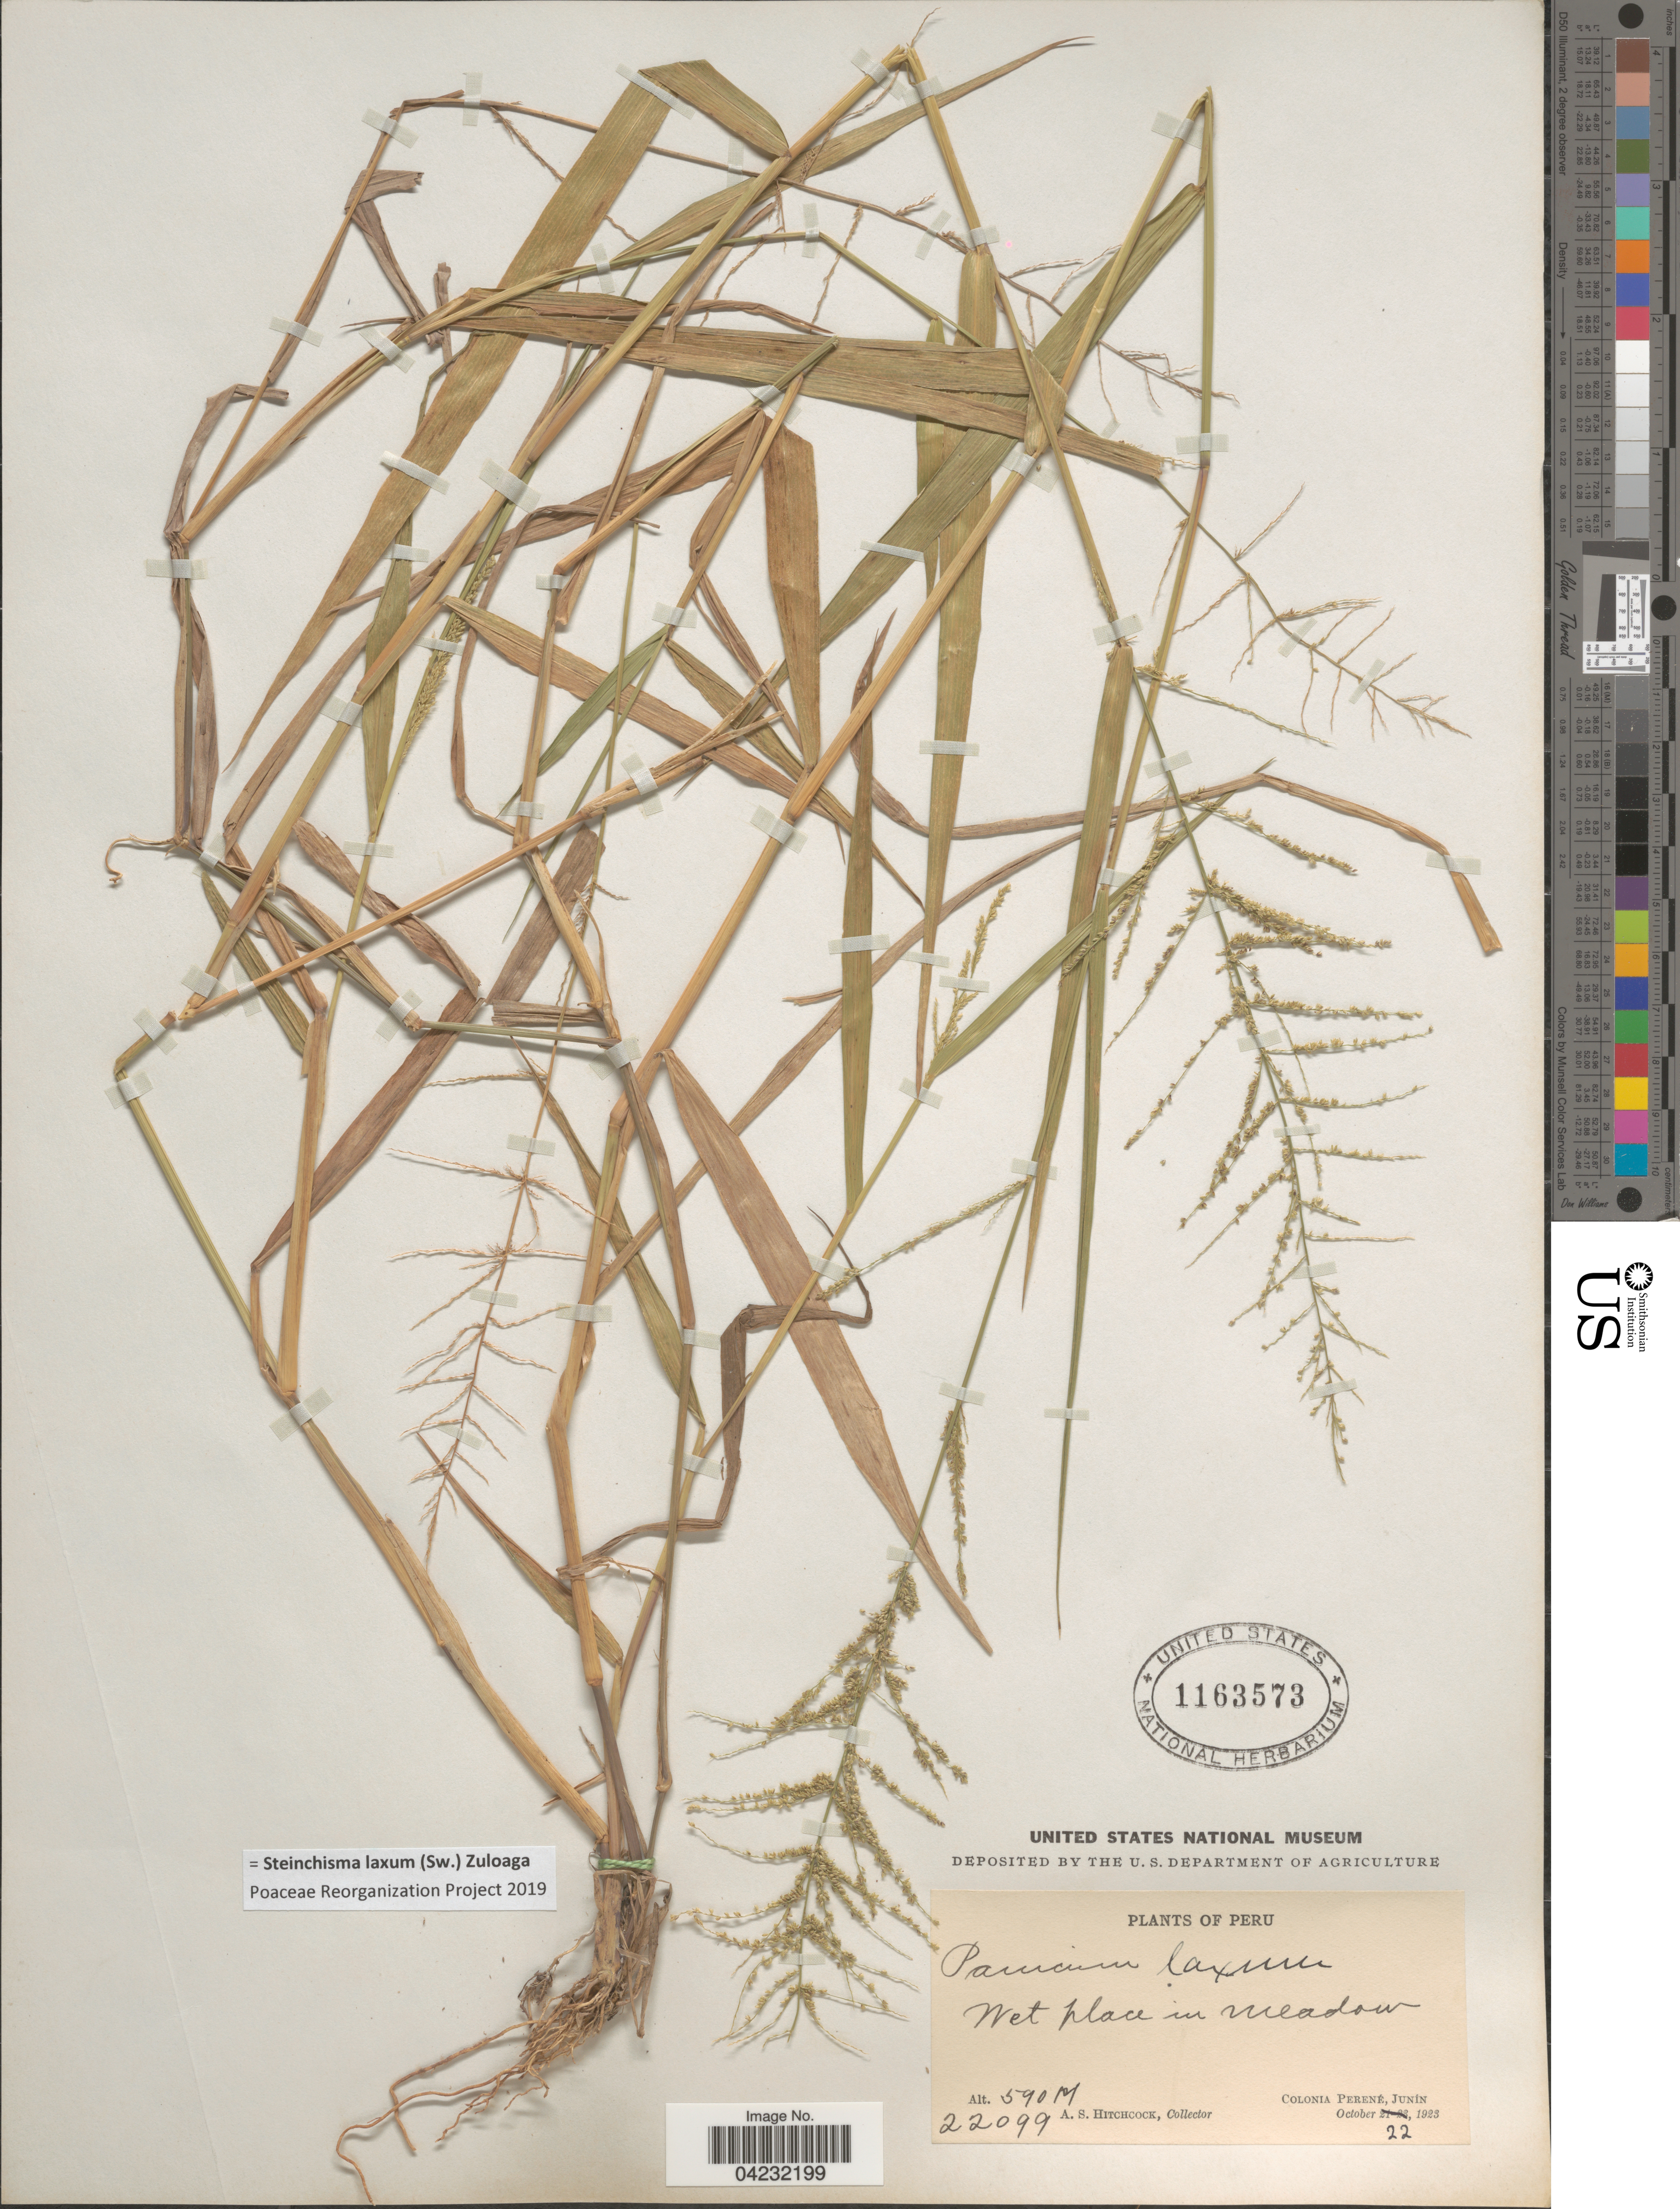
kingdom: Plantae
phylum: Tracheophyta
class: Liliopsida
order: Poales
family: Poaceae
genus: Steinchisma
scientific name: Steinchisma laxum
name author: (Sw.) Zuloaga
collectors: A. S. Hitchcock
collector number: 22099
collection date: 1923-10-22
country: Peru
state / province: Junín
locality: Colonia Perené.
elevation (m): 590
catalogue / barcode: US 1163573